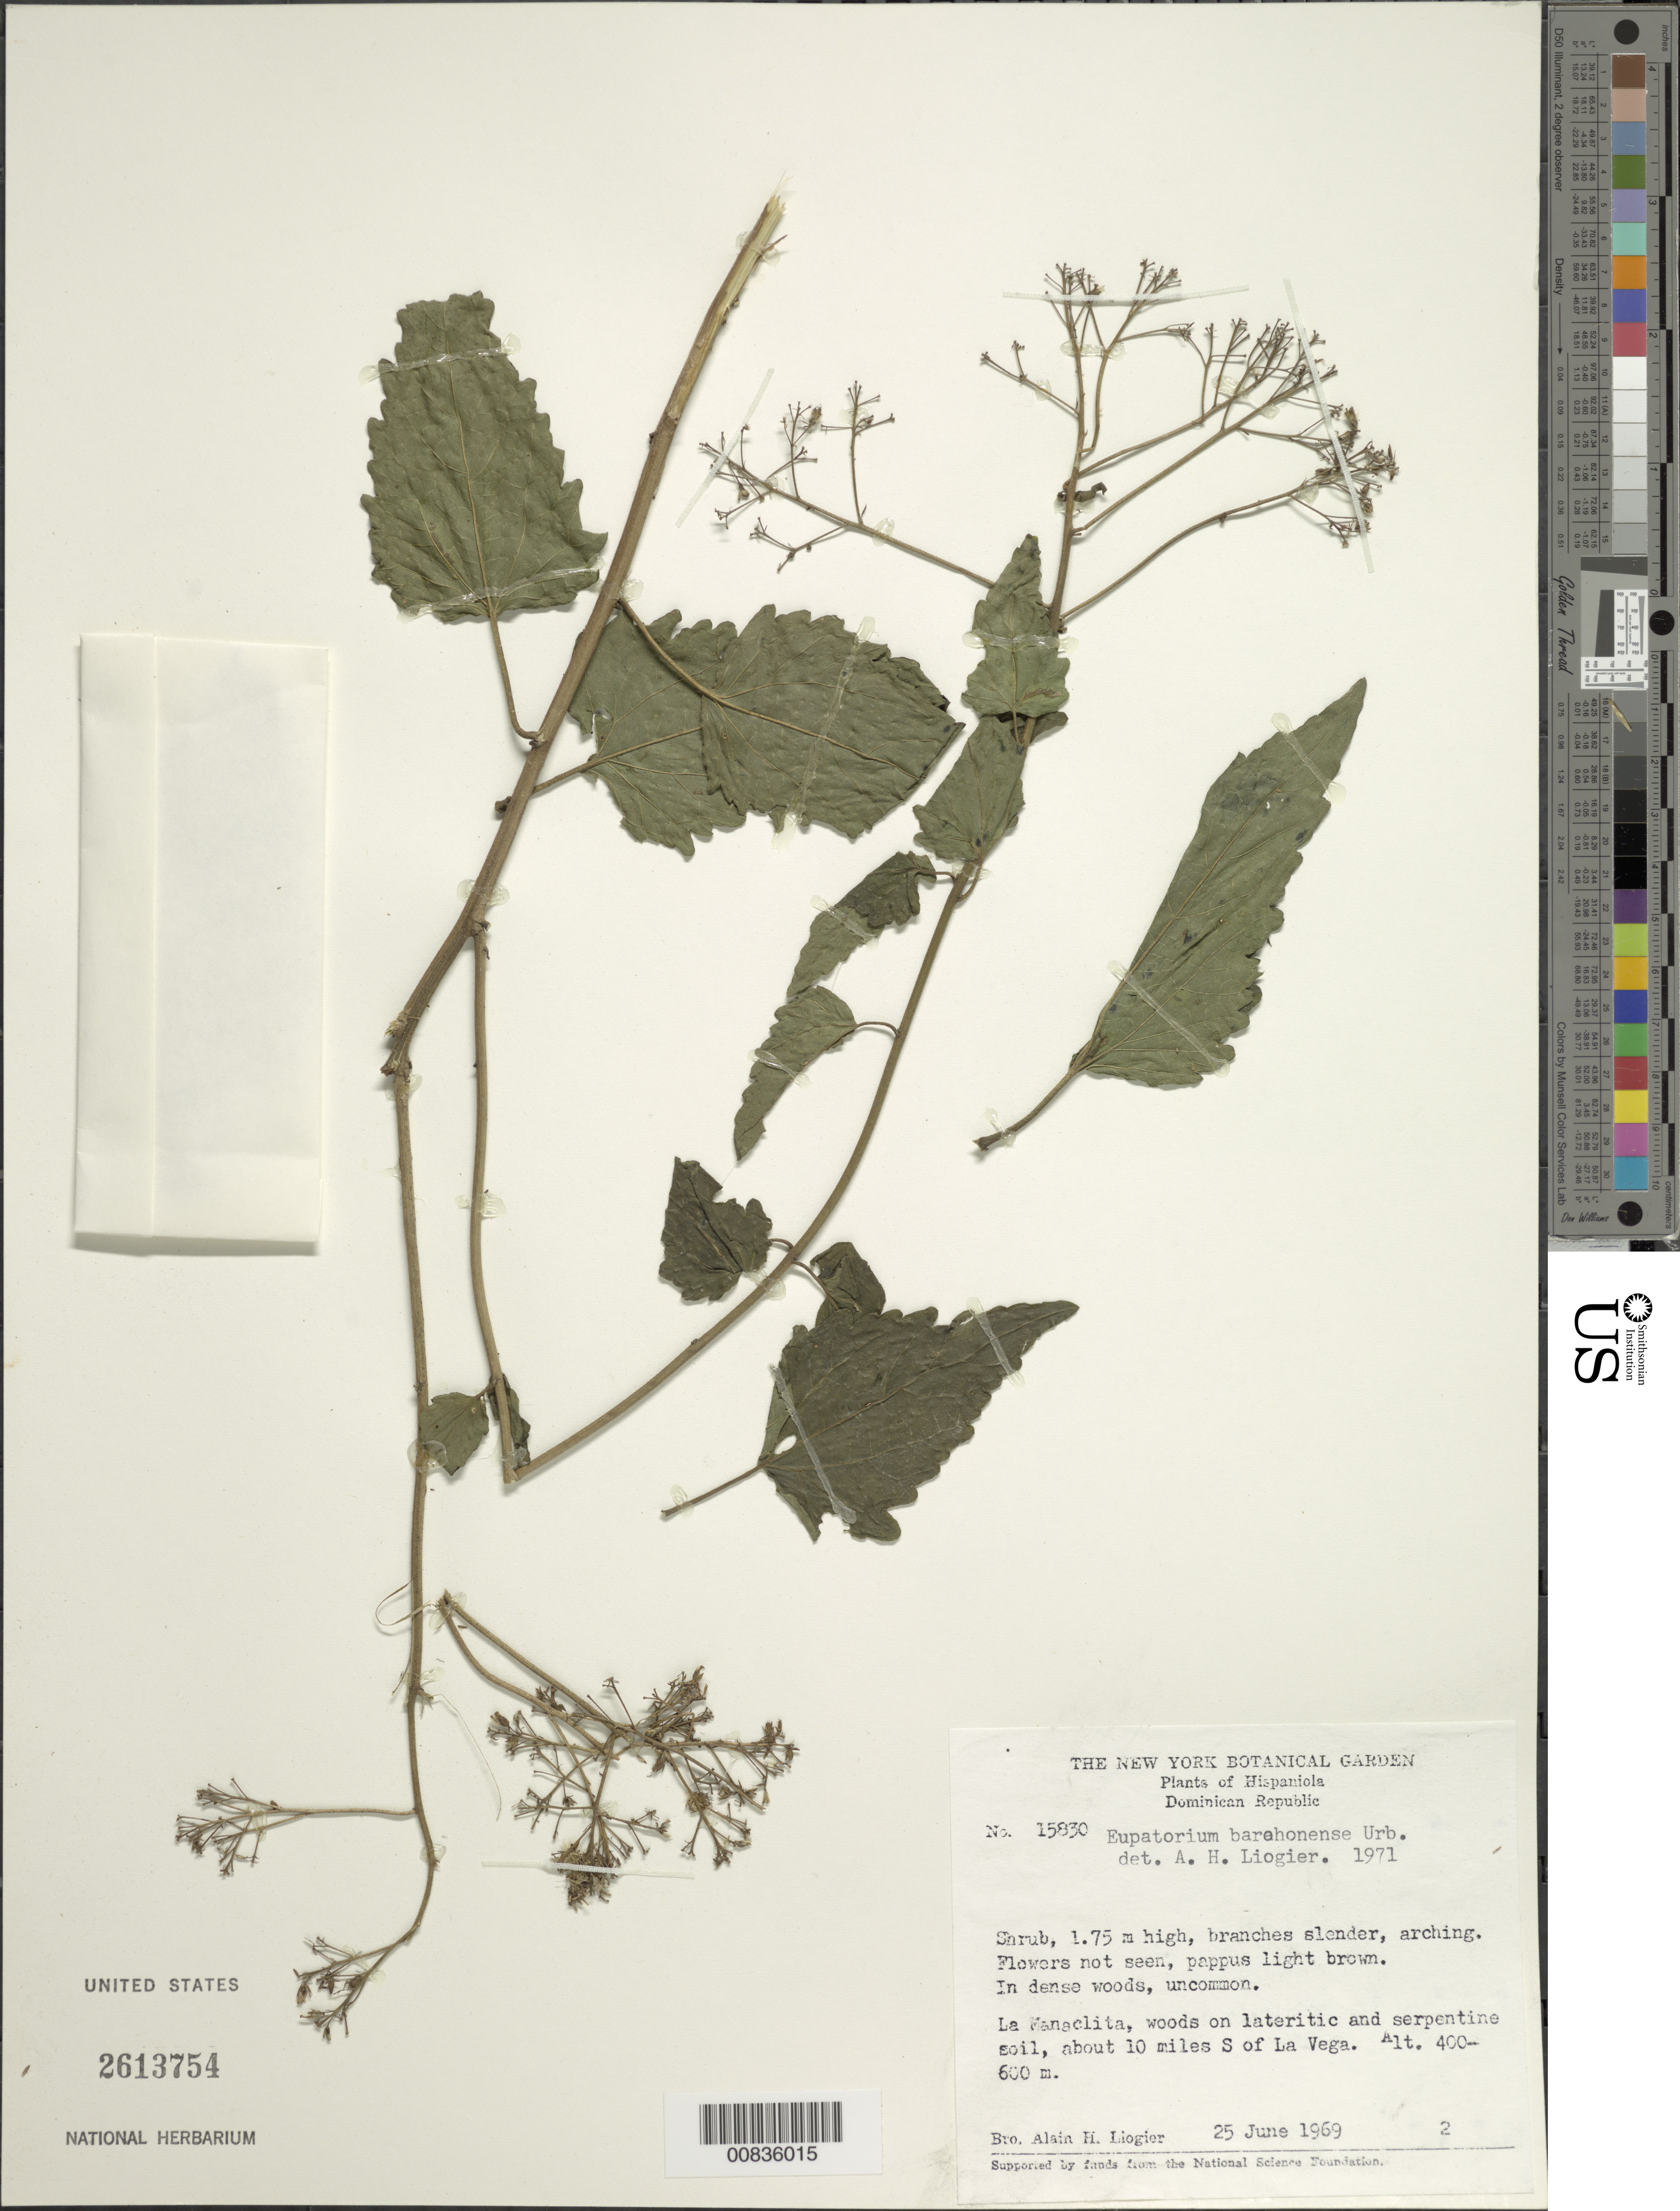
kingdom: Plantae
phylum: Tracheophyta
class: Magnoliopsida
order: Asterales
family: Asteraceae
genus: Koanophyllon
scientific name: Koanophyllon barahonense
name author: (Urb.) R.M. King & H. Rob.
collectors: A. H. Liogier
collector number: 15830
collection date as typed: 25 Jun 1969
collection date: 1969-06-25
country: Dominican Republic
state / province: La Vega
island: Hispaniola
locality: La Manaclita, about 10 miles S of La Vega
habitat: In dense woods on lateritic and serpentine soil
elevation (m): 400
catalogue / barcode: US 2613754